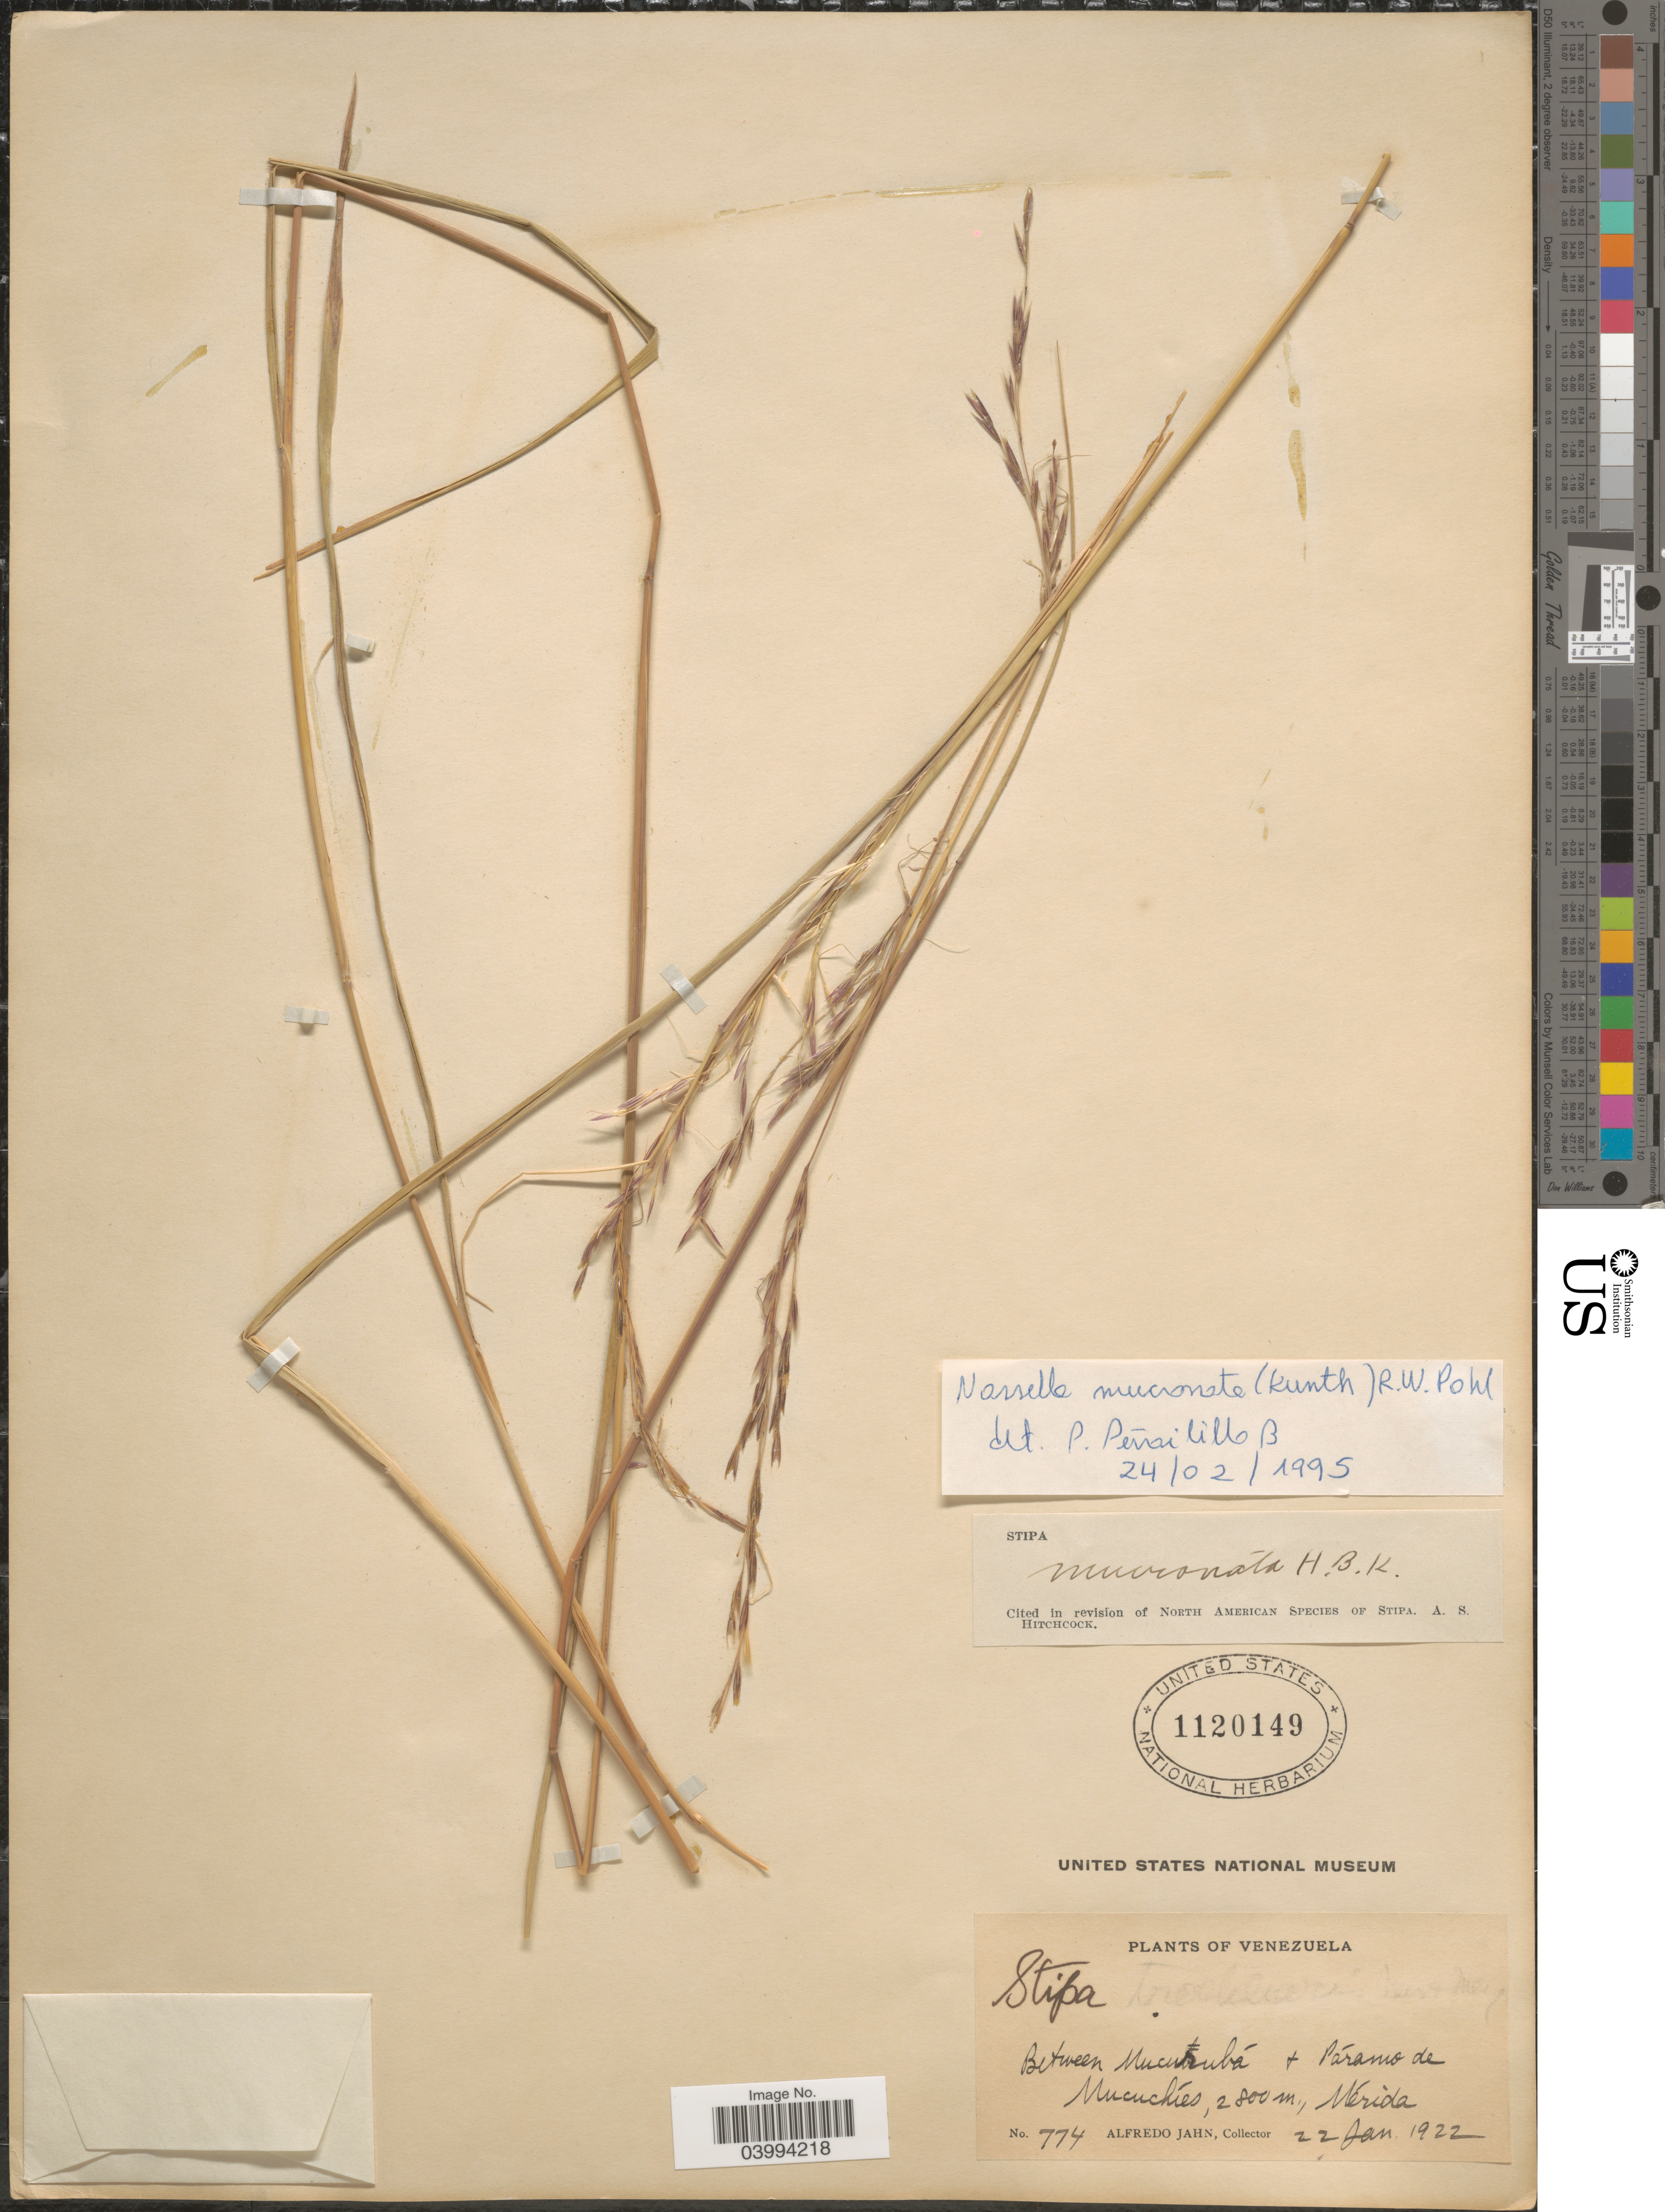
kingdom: Plantae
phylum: Tracheophyta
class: Liliopsida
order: Poales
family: Poaceae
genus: Nassella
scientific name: Nassella mucronata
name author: (Kunth) R.W. Pohl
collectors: A. Jahn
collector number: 774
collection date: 1922-01-22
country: Venezuela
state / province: Merida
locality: Between Mucurubá + Páramo de Mucuchíes.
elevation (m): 2800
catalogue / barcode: US 1120149